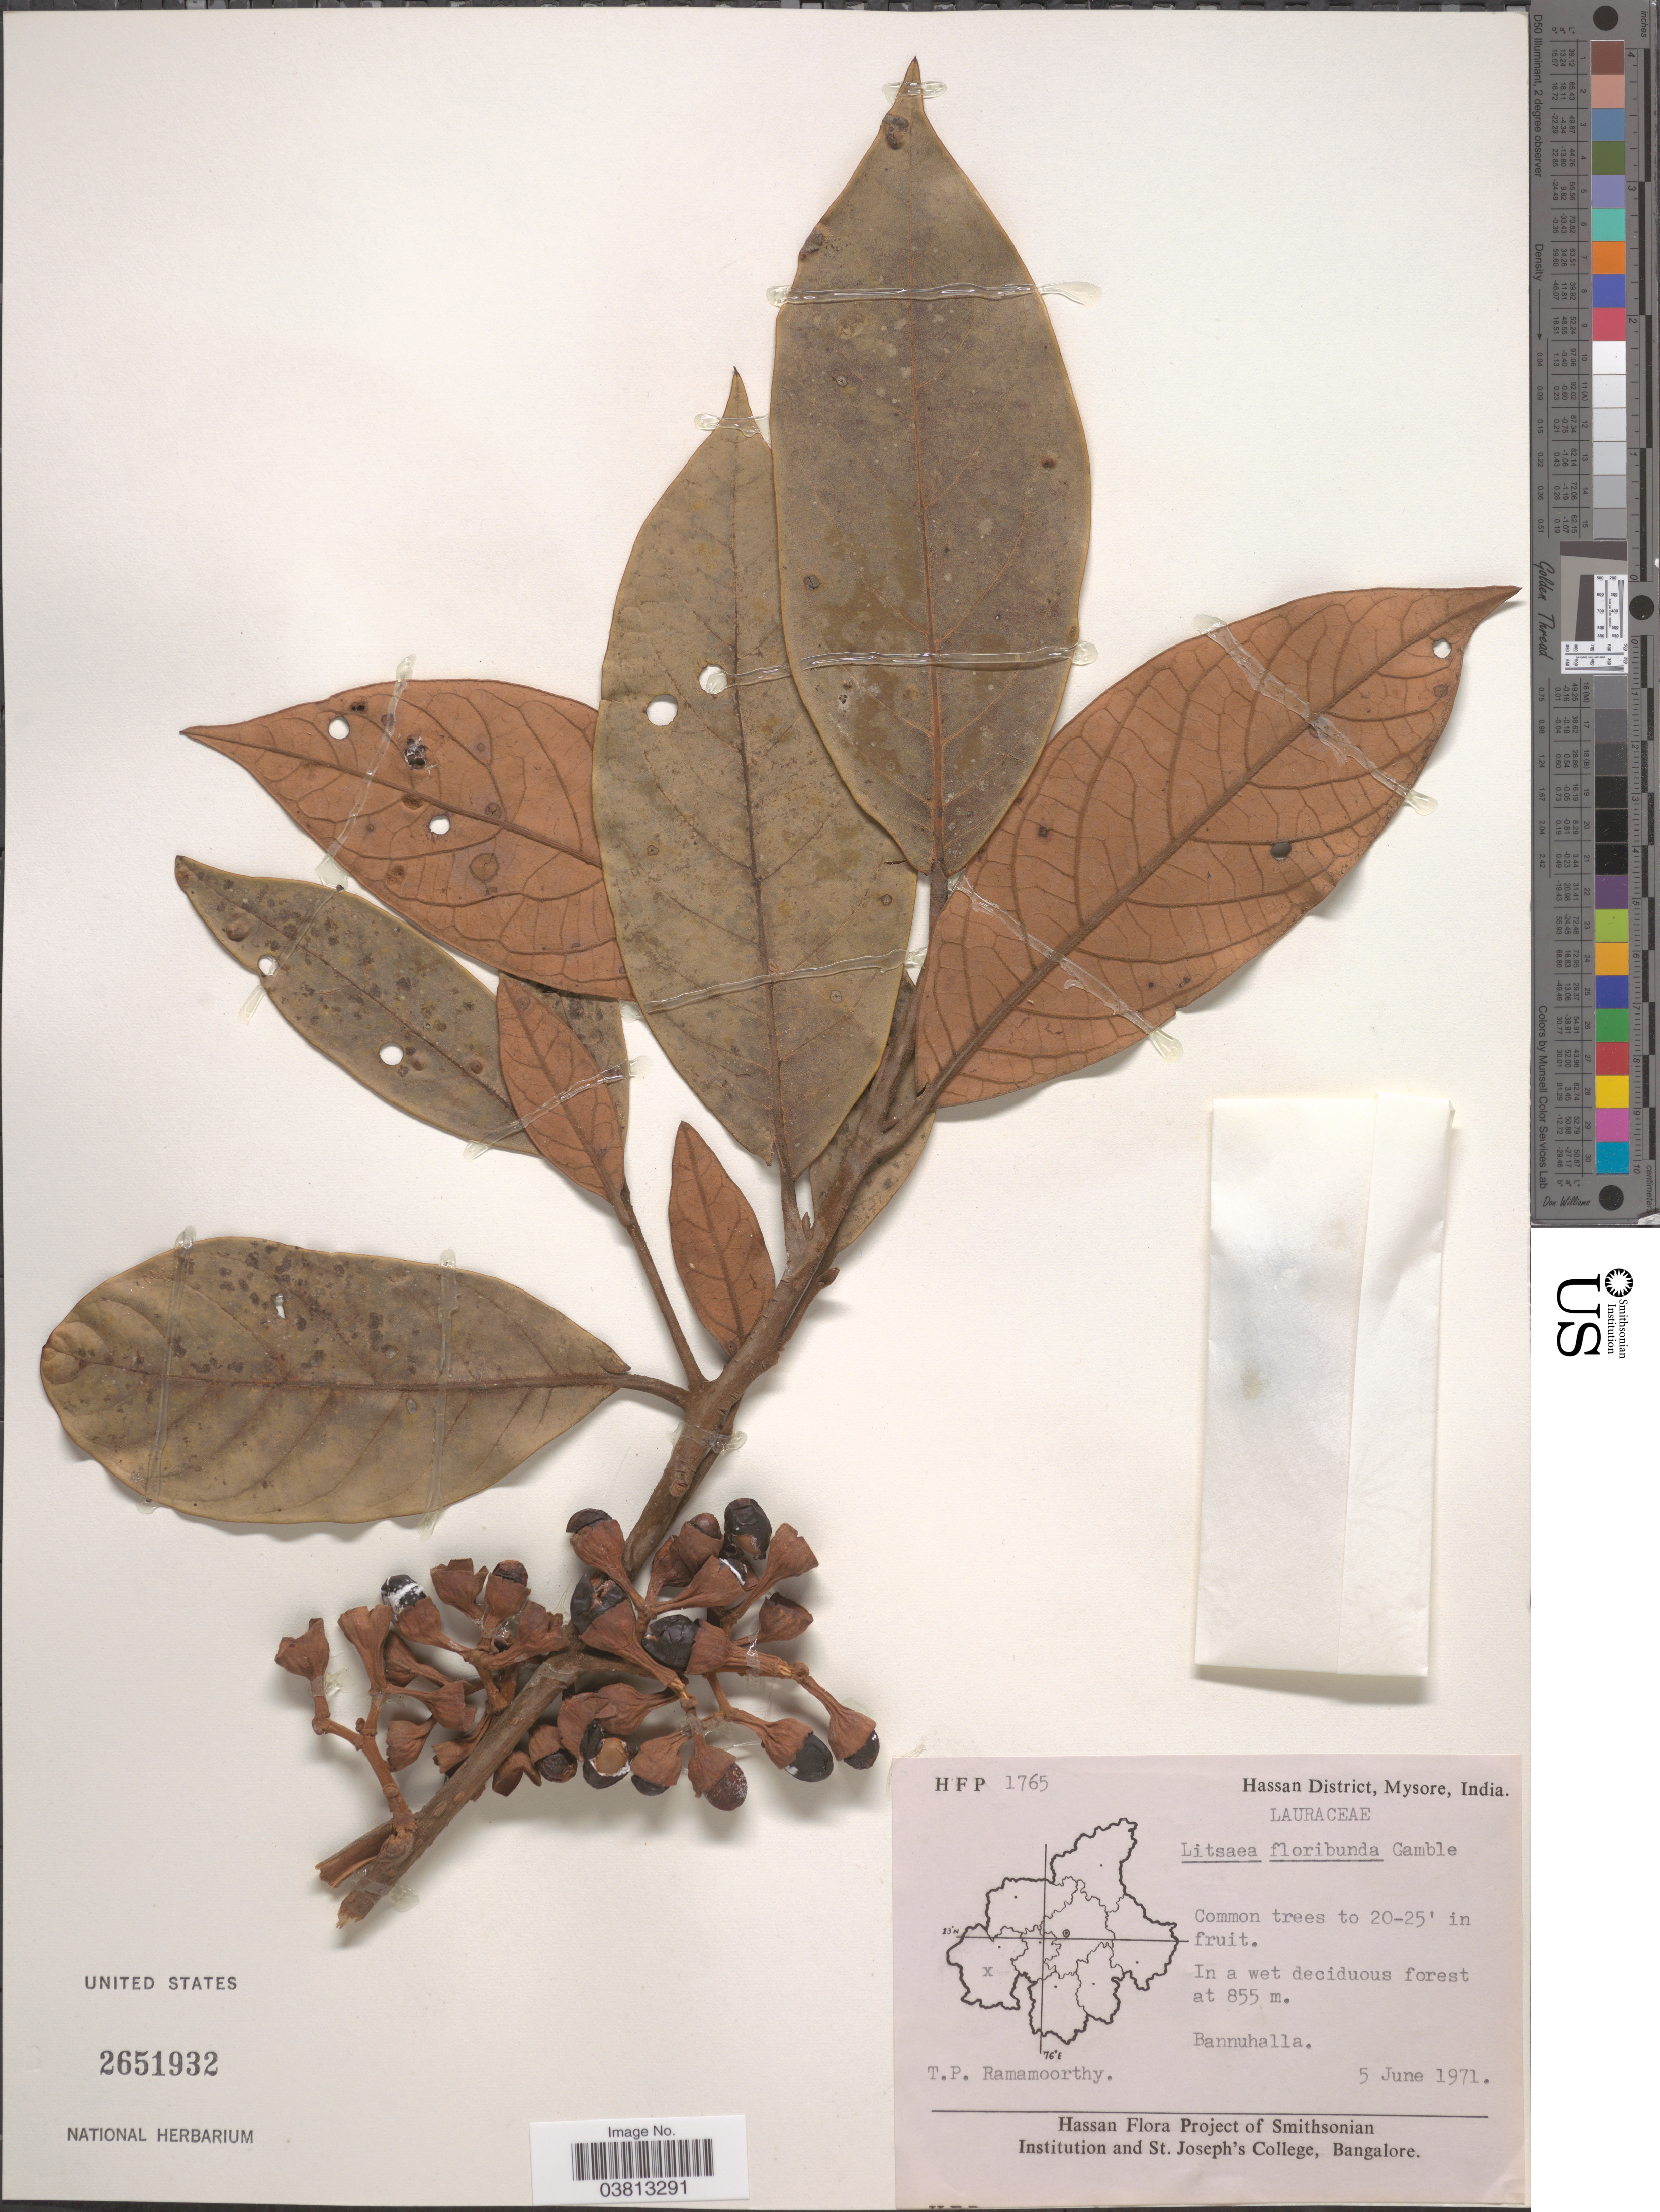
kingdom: Plantae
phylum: Tracheophyta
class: Magnoliopsida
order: Laurales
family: Lauraceae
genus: Litsea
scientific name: Litsea floribunda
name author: Gamble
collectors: T. P. Ramamoorthy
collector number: H F P 1765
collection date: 1971-06-05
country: India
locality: Hassan District, Mysore. Bannuhalla.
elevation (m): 855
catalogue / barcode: US 2651932